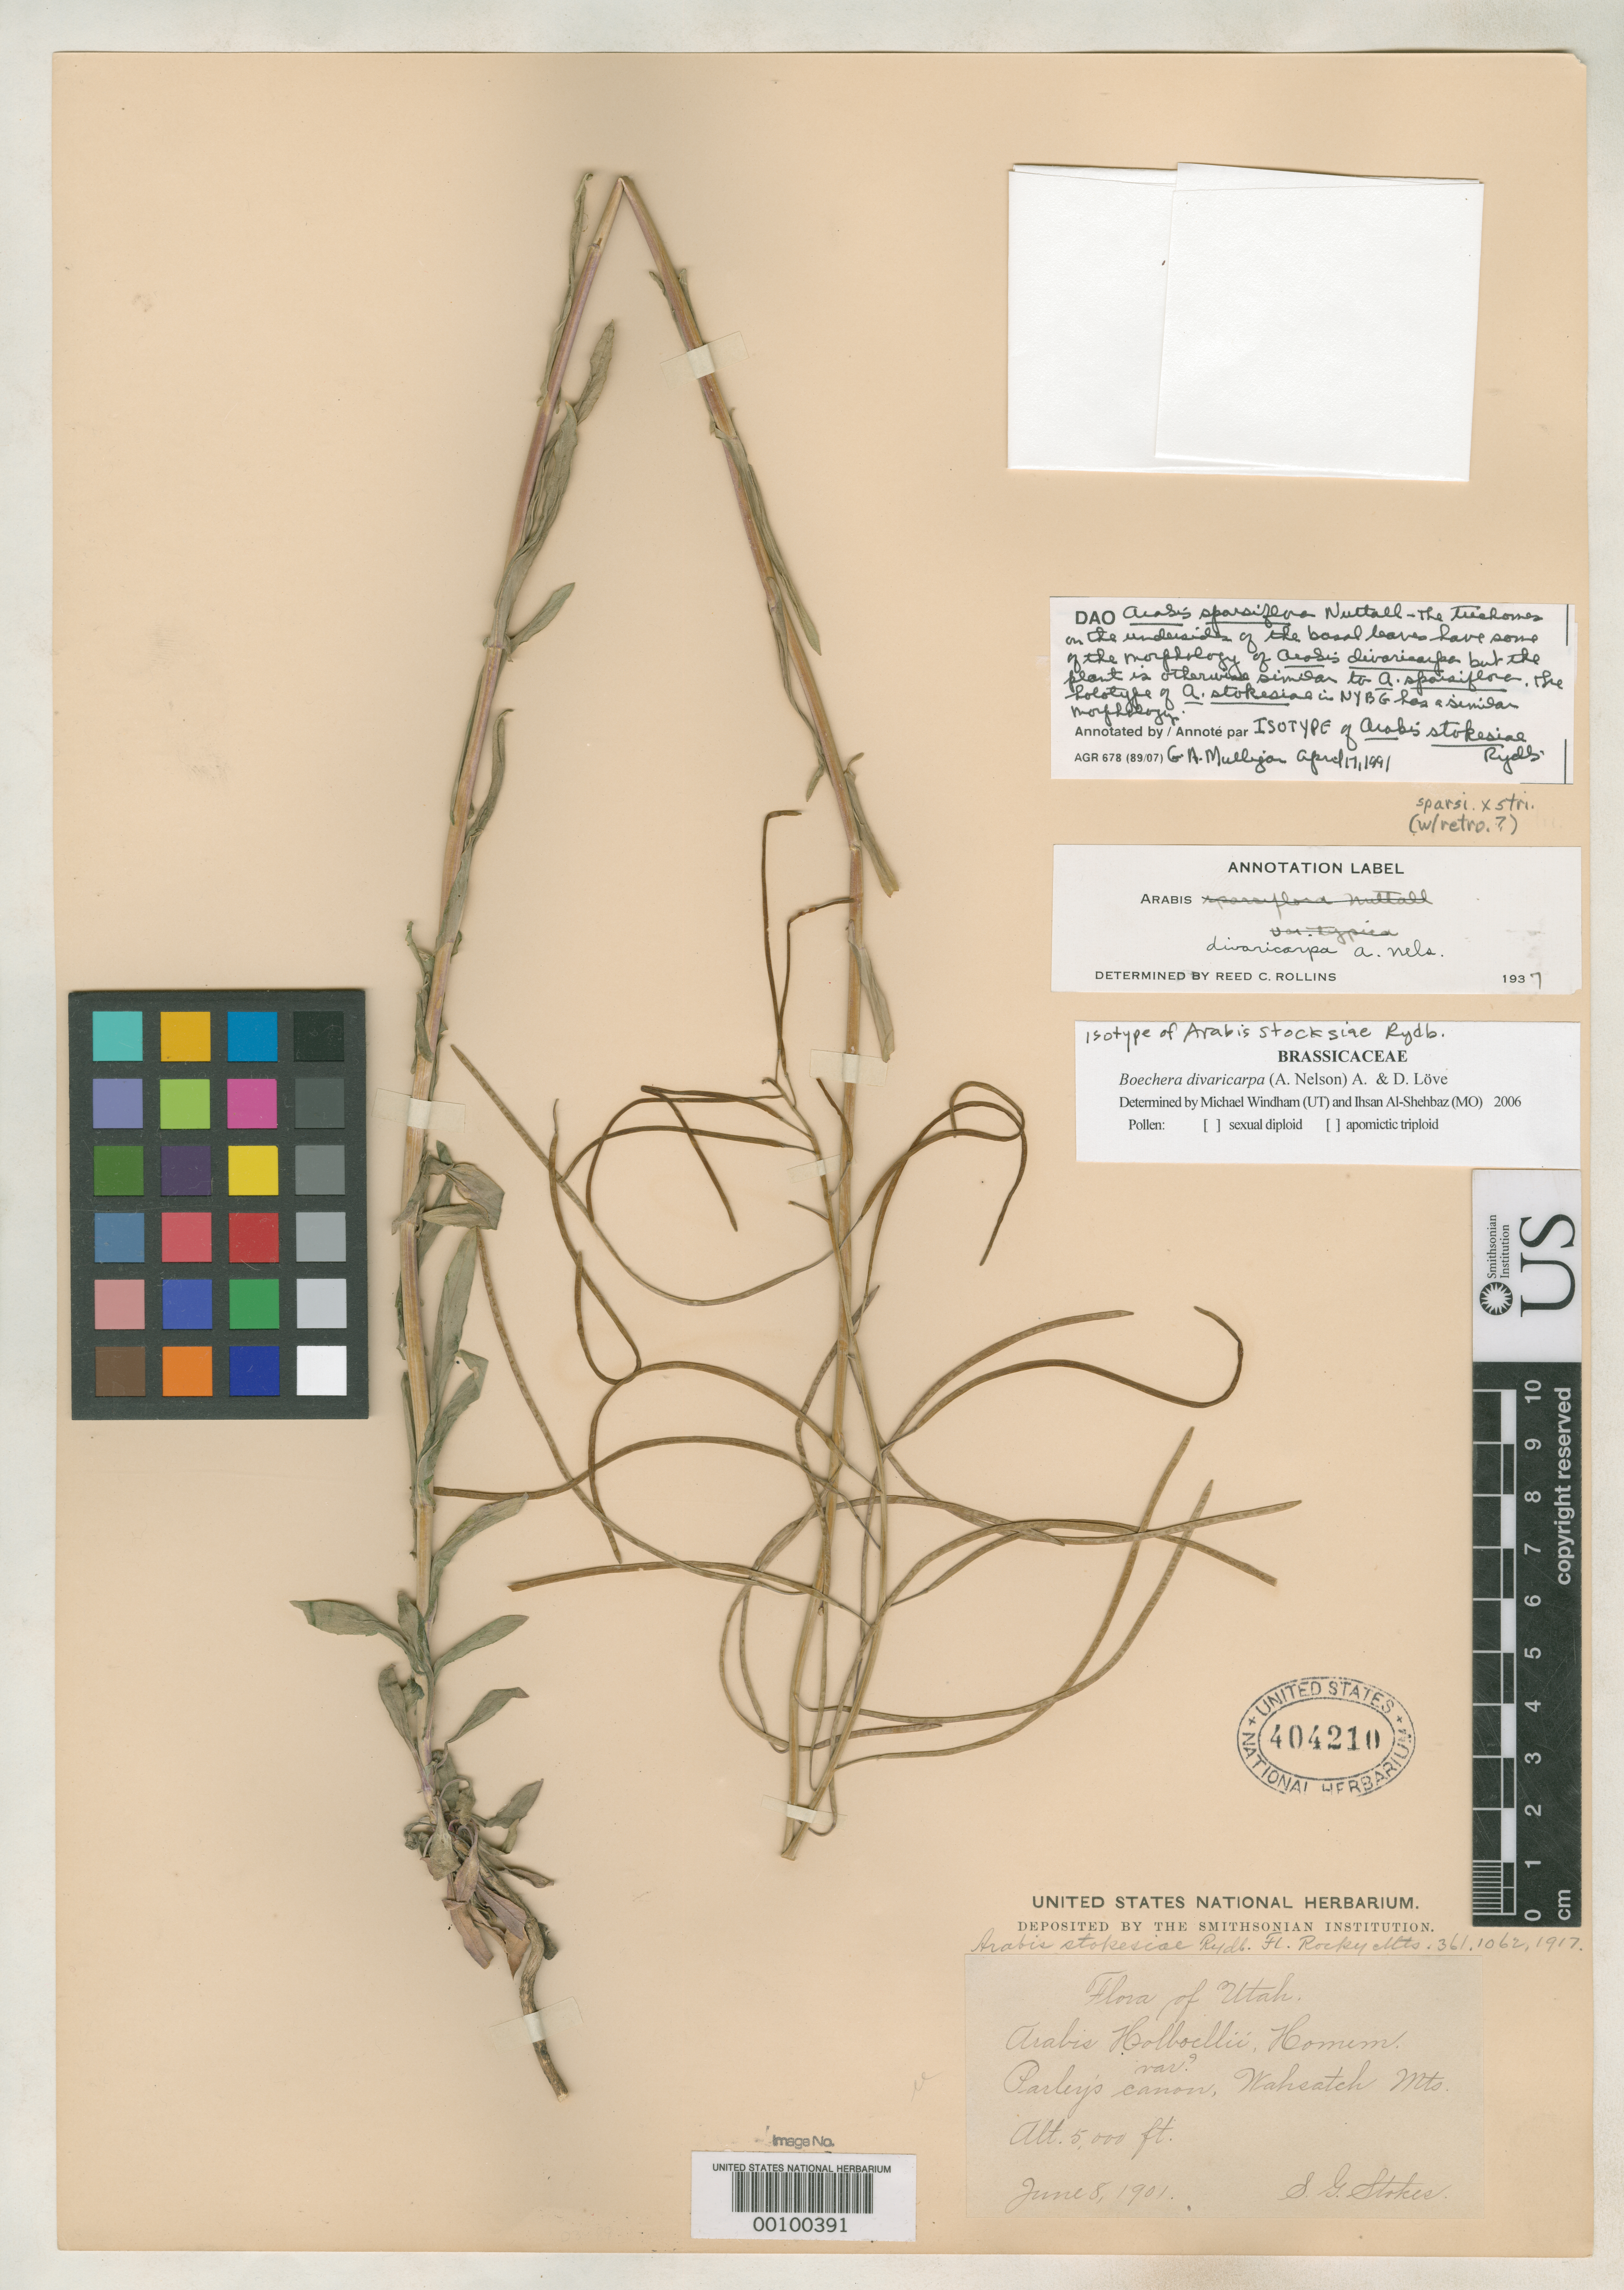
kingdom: Plantae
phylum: Tracheophyta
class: Magnoliopsida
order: Brassicales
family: Brassicaceae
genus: Arabis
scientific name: Arabis stokesiae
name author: Rydb.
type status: Isotype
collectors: S. G. Stokes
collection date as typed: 08 Jun 1901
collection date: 1901-06-08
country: United States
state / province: Utah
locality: Parley's Canyon, Wasatch Mountains.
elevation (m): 1524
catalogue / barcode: US 404210